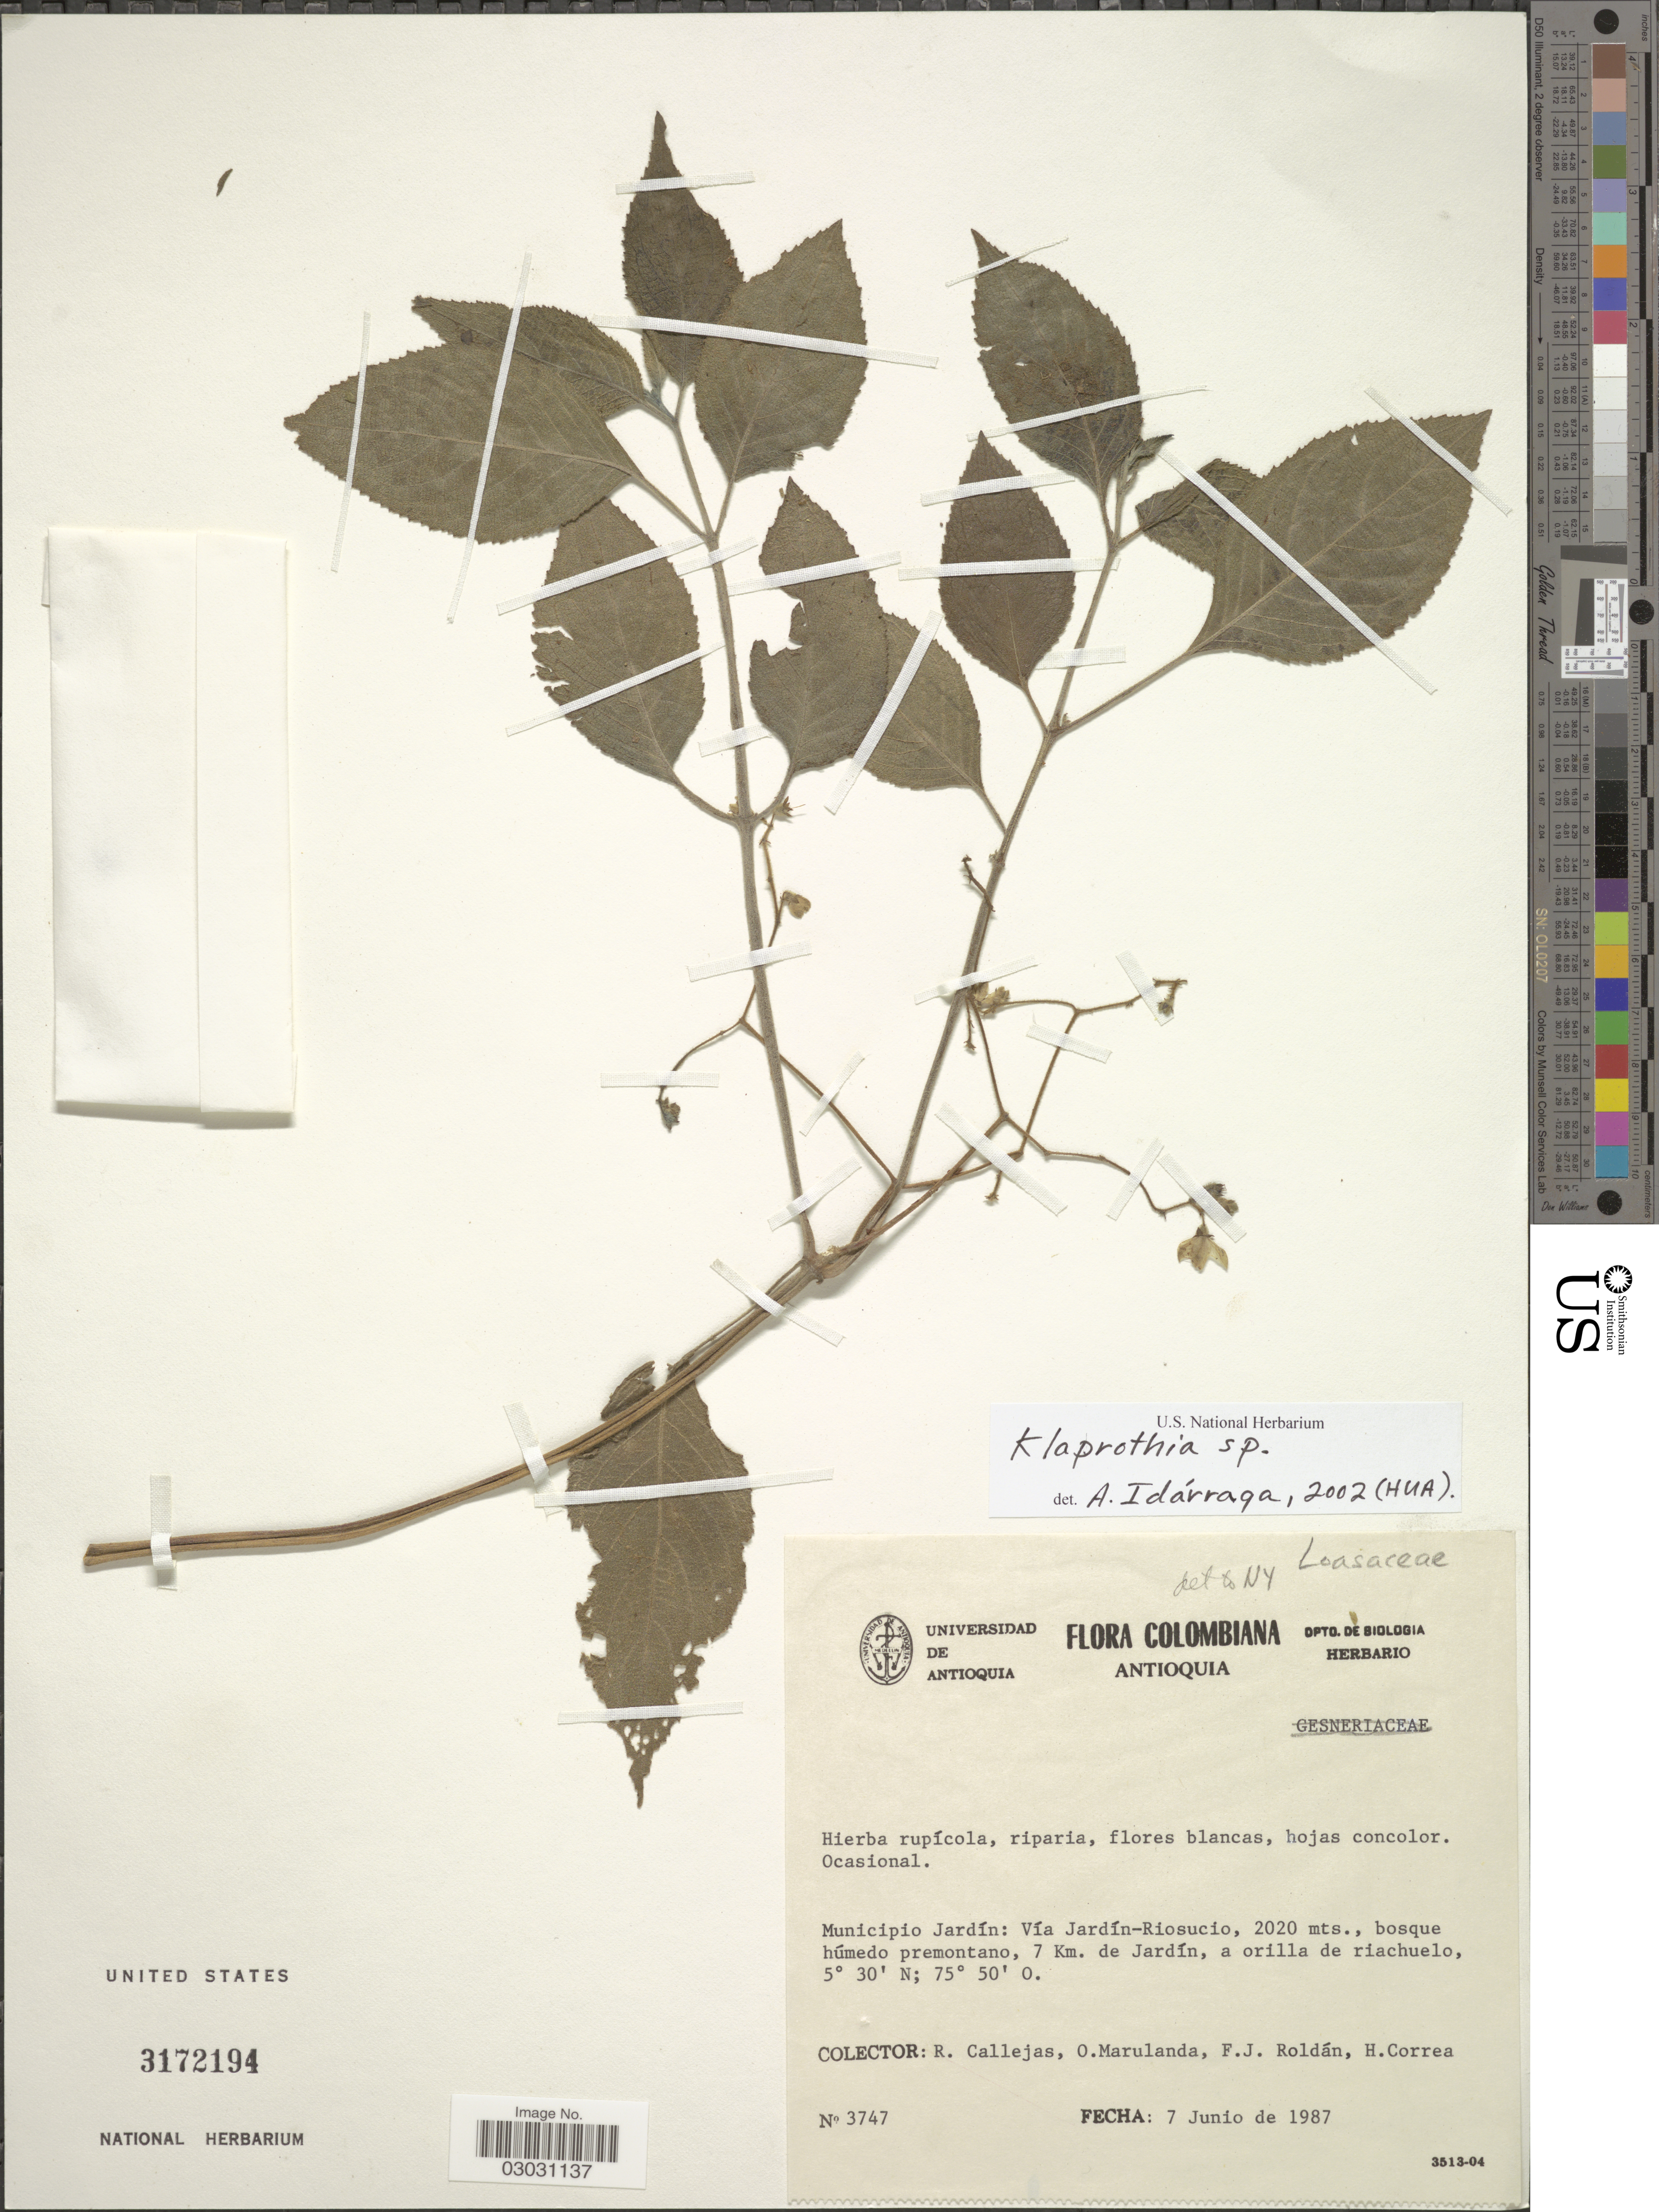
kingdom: Plantae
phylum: Tracheophyta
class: Magnoliopsida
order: Cornales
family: Loasaceae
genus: Klaprothia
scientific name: Klaprothia sp.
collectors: R. Callejas, O. Marulanda, F. J. Roldán & H. Correa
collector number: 3747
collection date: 1987-06-07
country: Colombia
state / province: Antioquia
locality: Municipio Jardín: Vía Jardín-Riosucio, 7 Km. de Jardín, a orilla de riachuelo.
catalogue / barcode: US 3172194